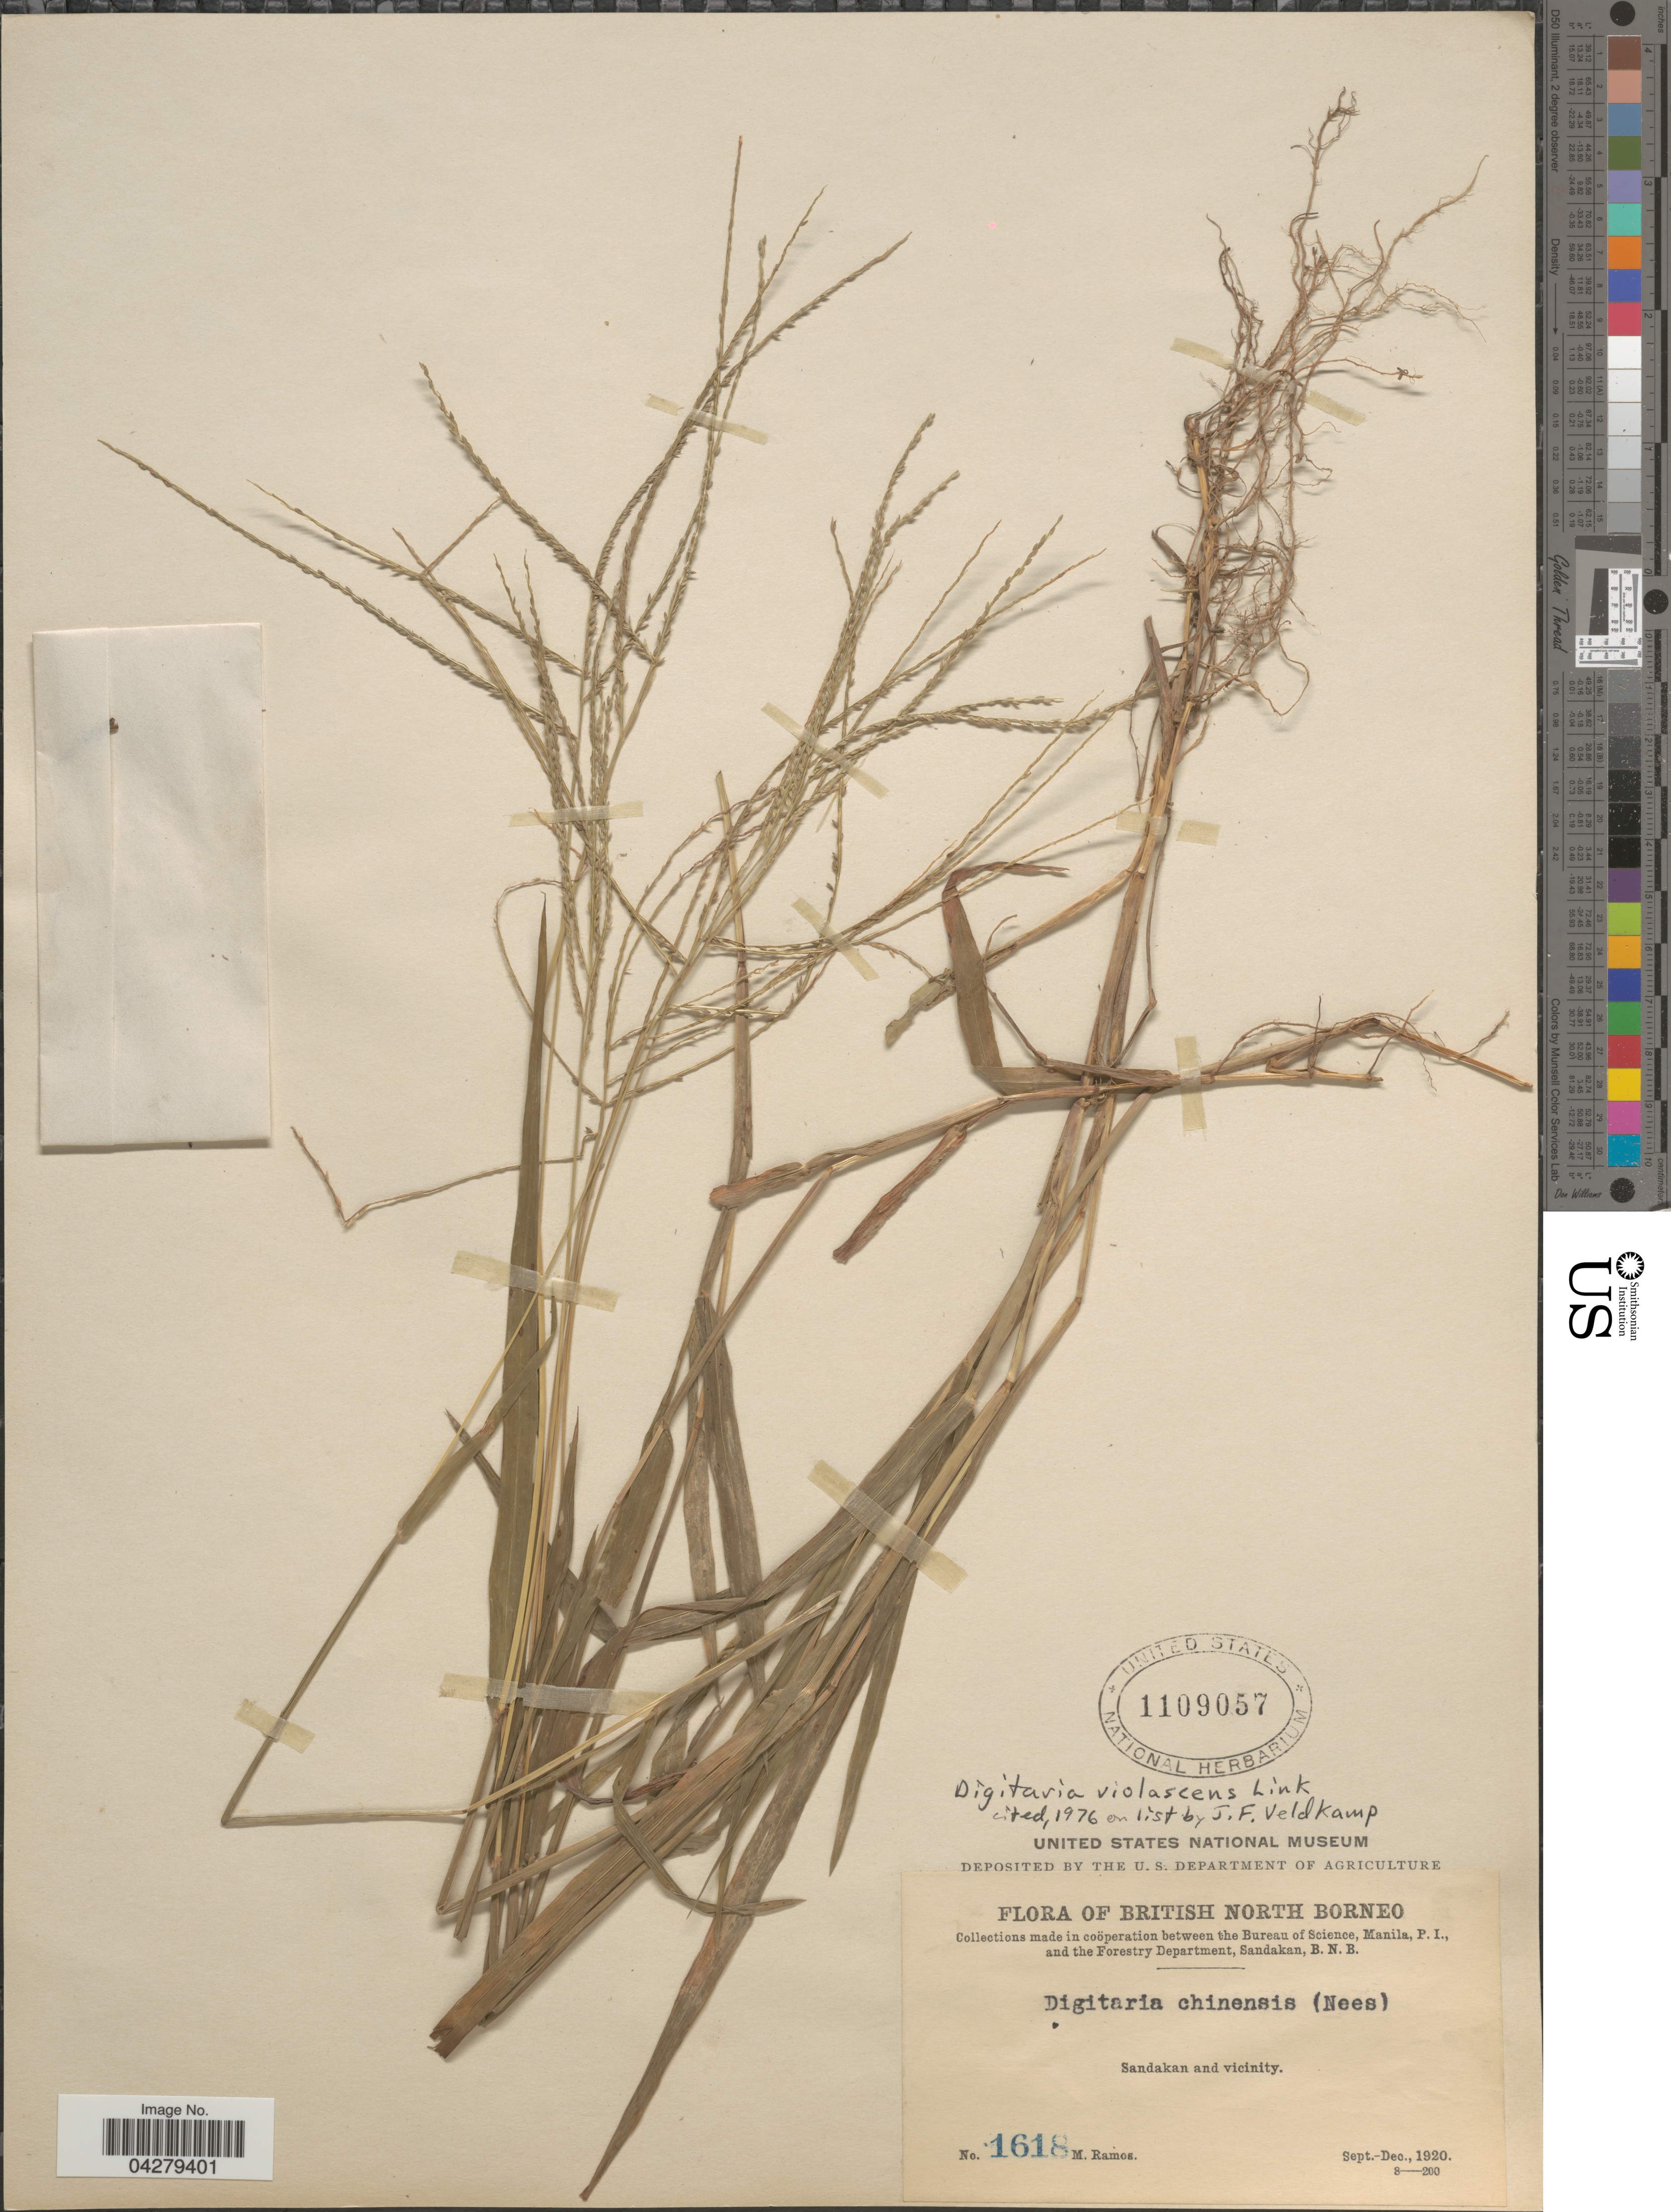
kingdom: Plantae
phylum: Tracheophyta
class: Liliopsida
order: Poales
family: Poaceae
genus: Digitaria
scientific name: Digitaria violascens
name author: Link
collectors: M. Ramos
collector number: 1618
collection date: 1920-09/1920-12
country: Malaysia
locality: British North Borneo. Sandakan and vicinity.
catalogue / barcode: US 1109057